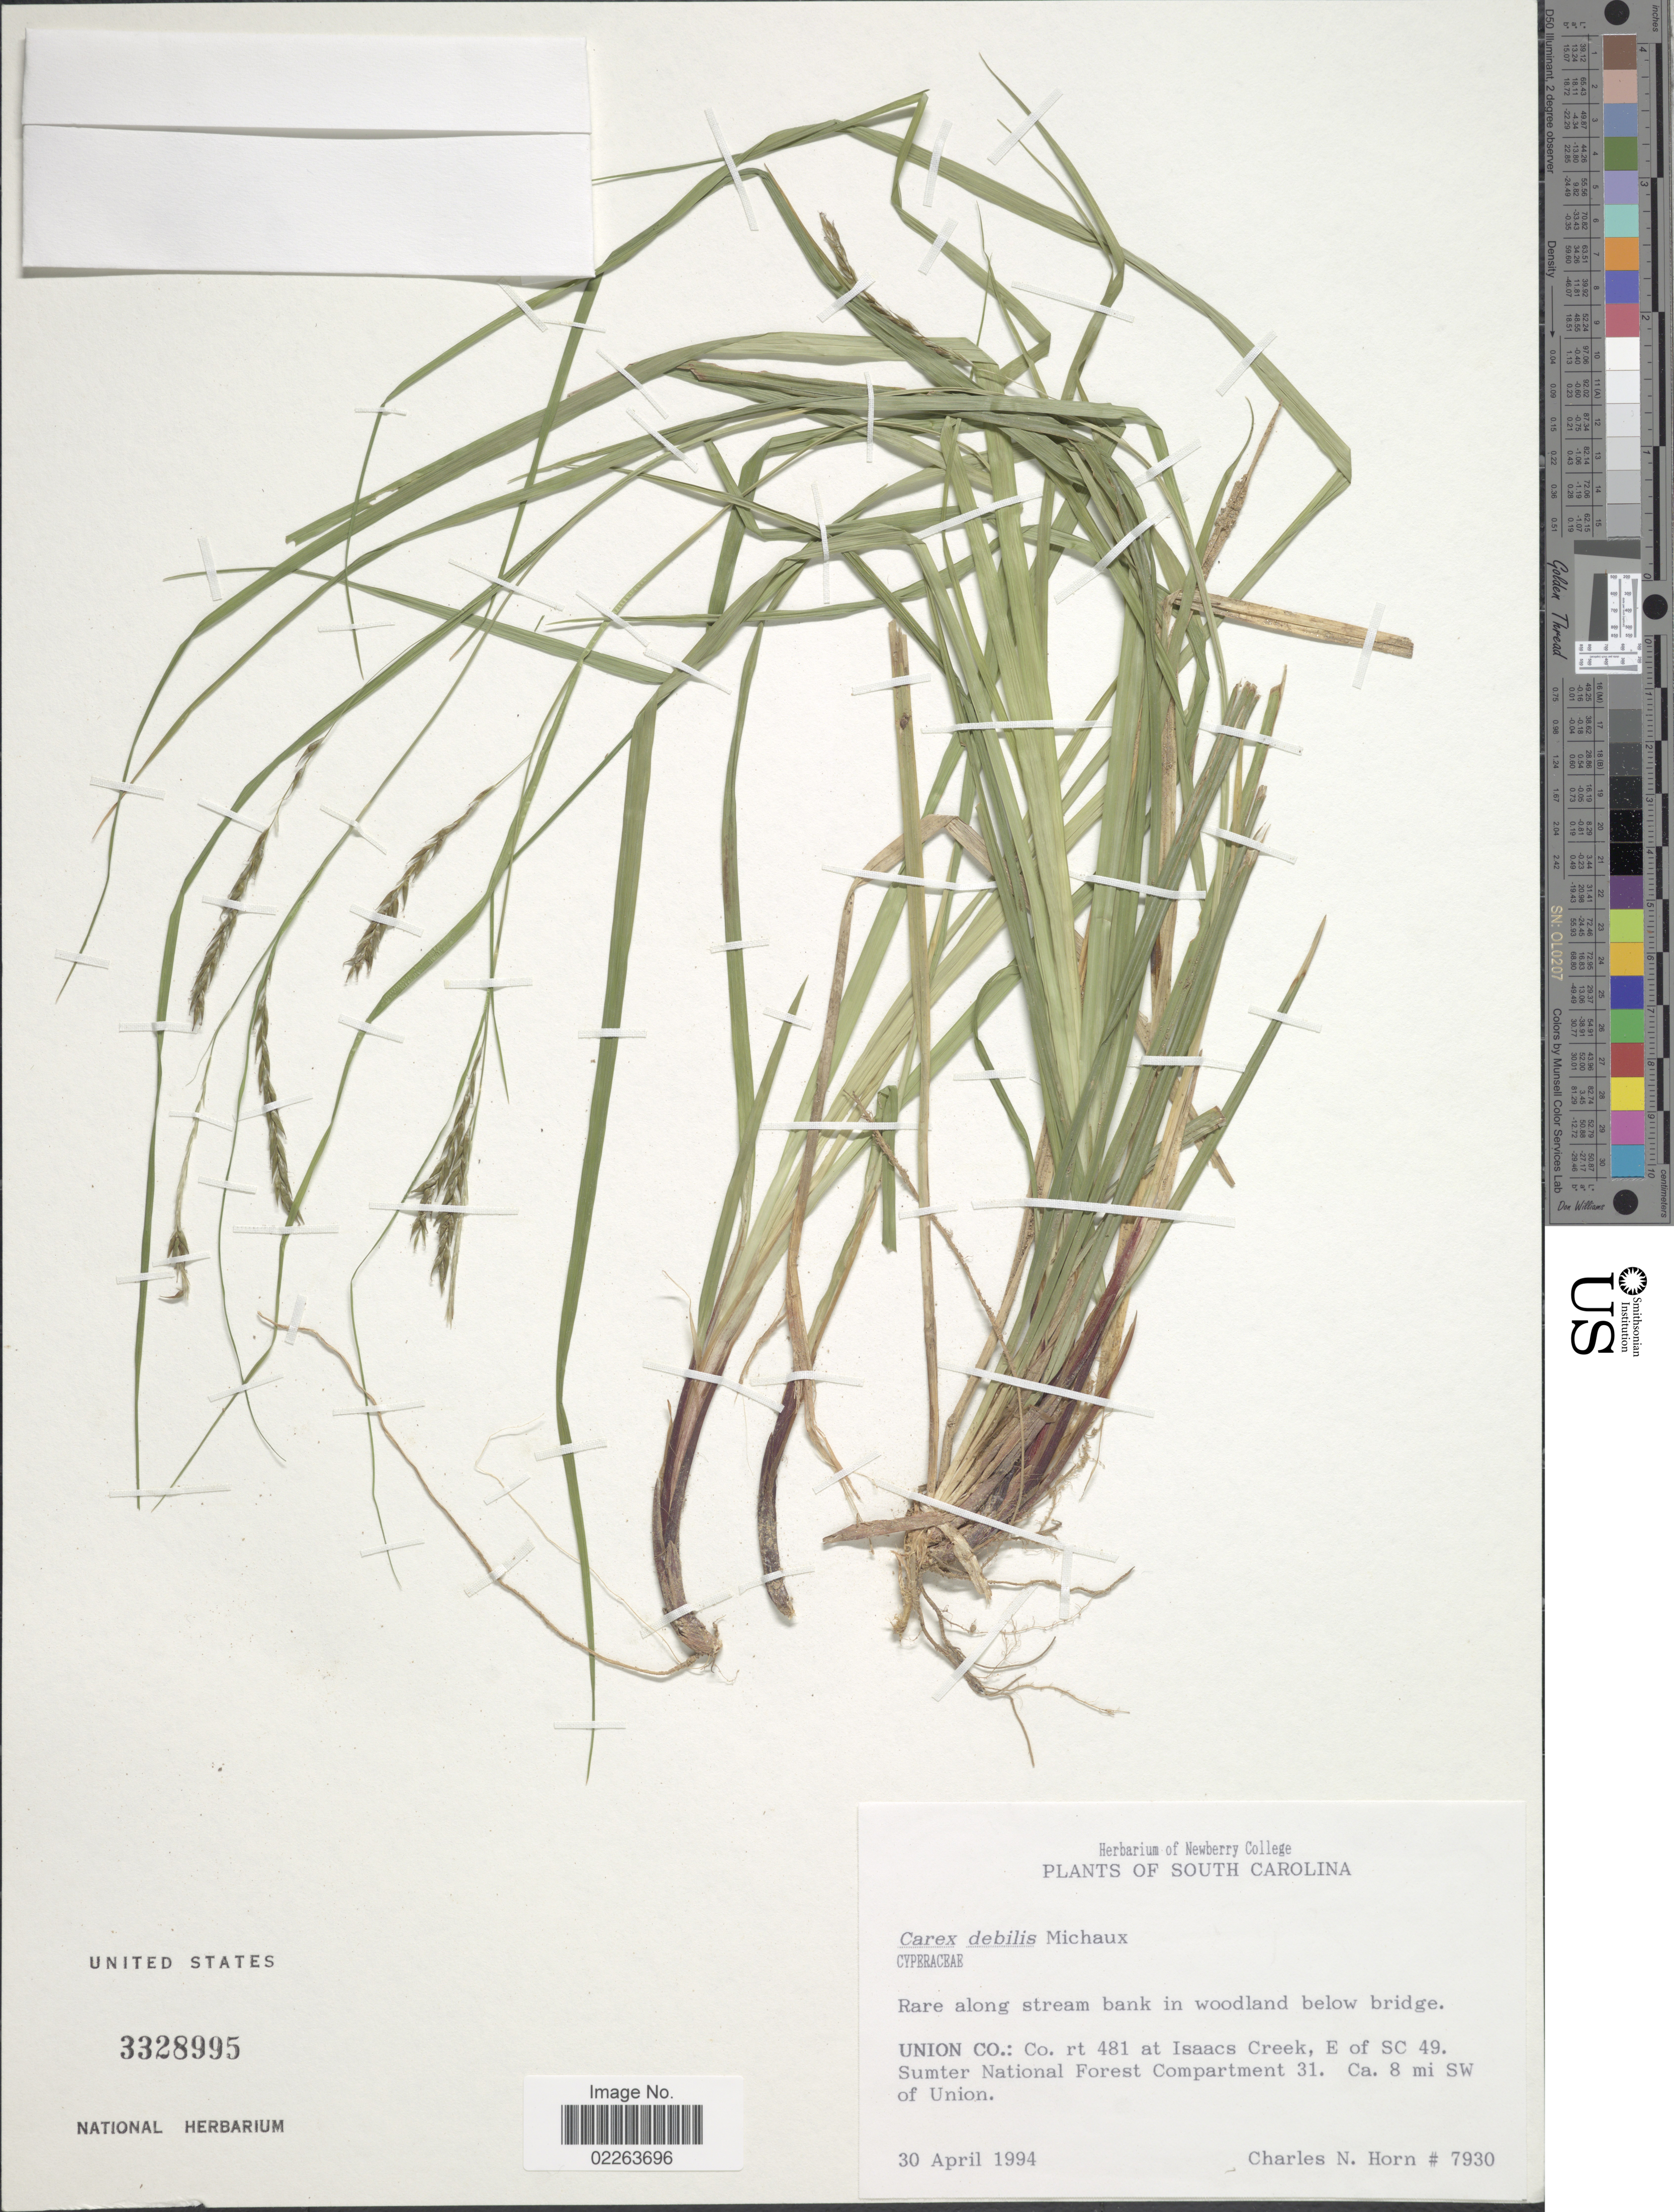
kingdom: Plantae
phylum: Tracheophyta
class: Liliopsida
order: Poales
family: Cyperaceae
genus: Carex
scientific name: Carex debilis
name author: Michx.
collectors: C. N. Horn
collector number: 7930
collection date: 1994-04-30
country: United States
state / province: South Carolina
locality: Union Co.: Co. rt 481 at Isaacs Creek, E of SC 49. Sumter National Forest Compartment 31. Ca. 8 mi SW of Union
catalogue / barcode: US 3328995